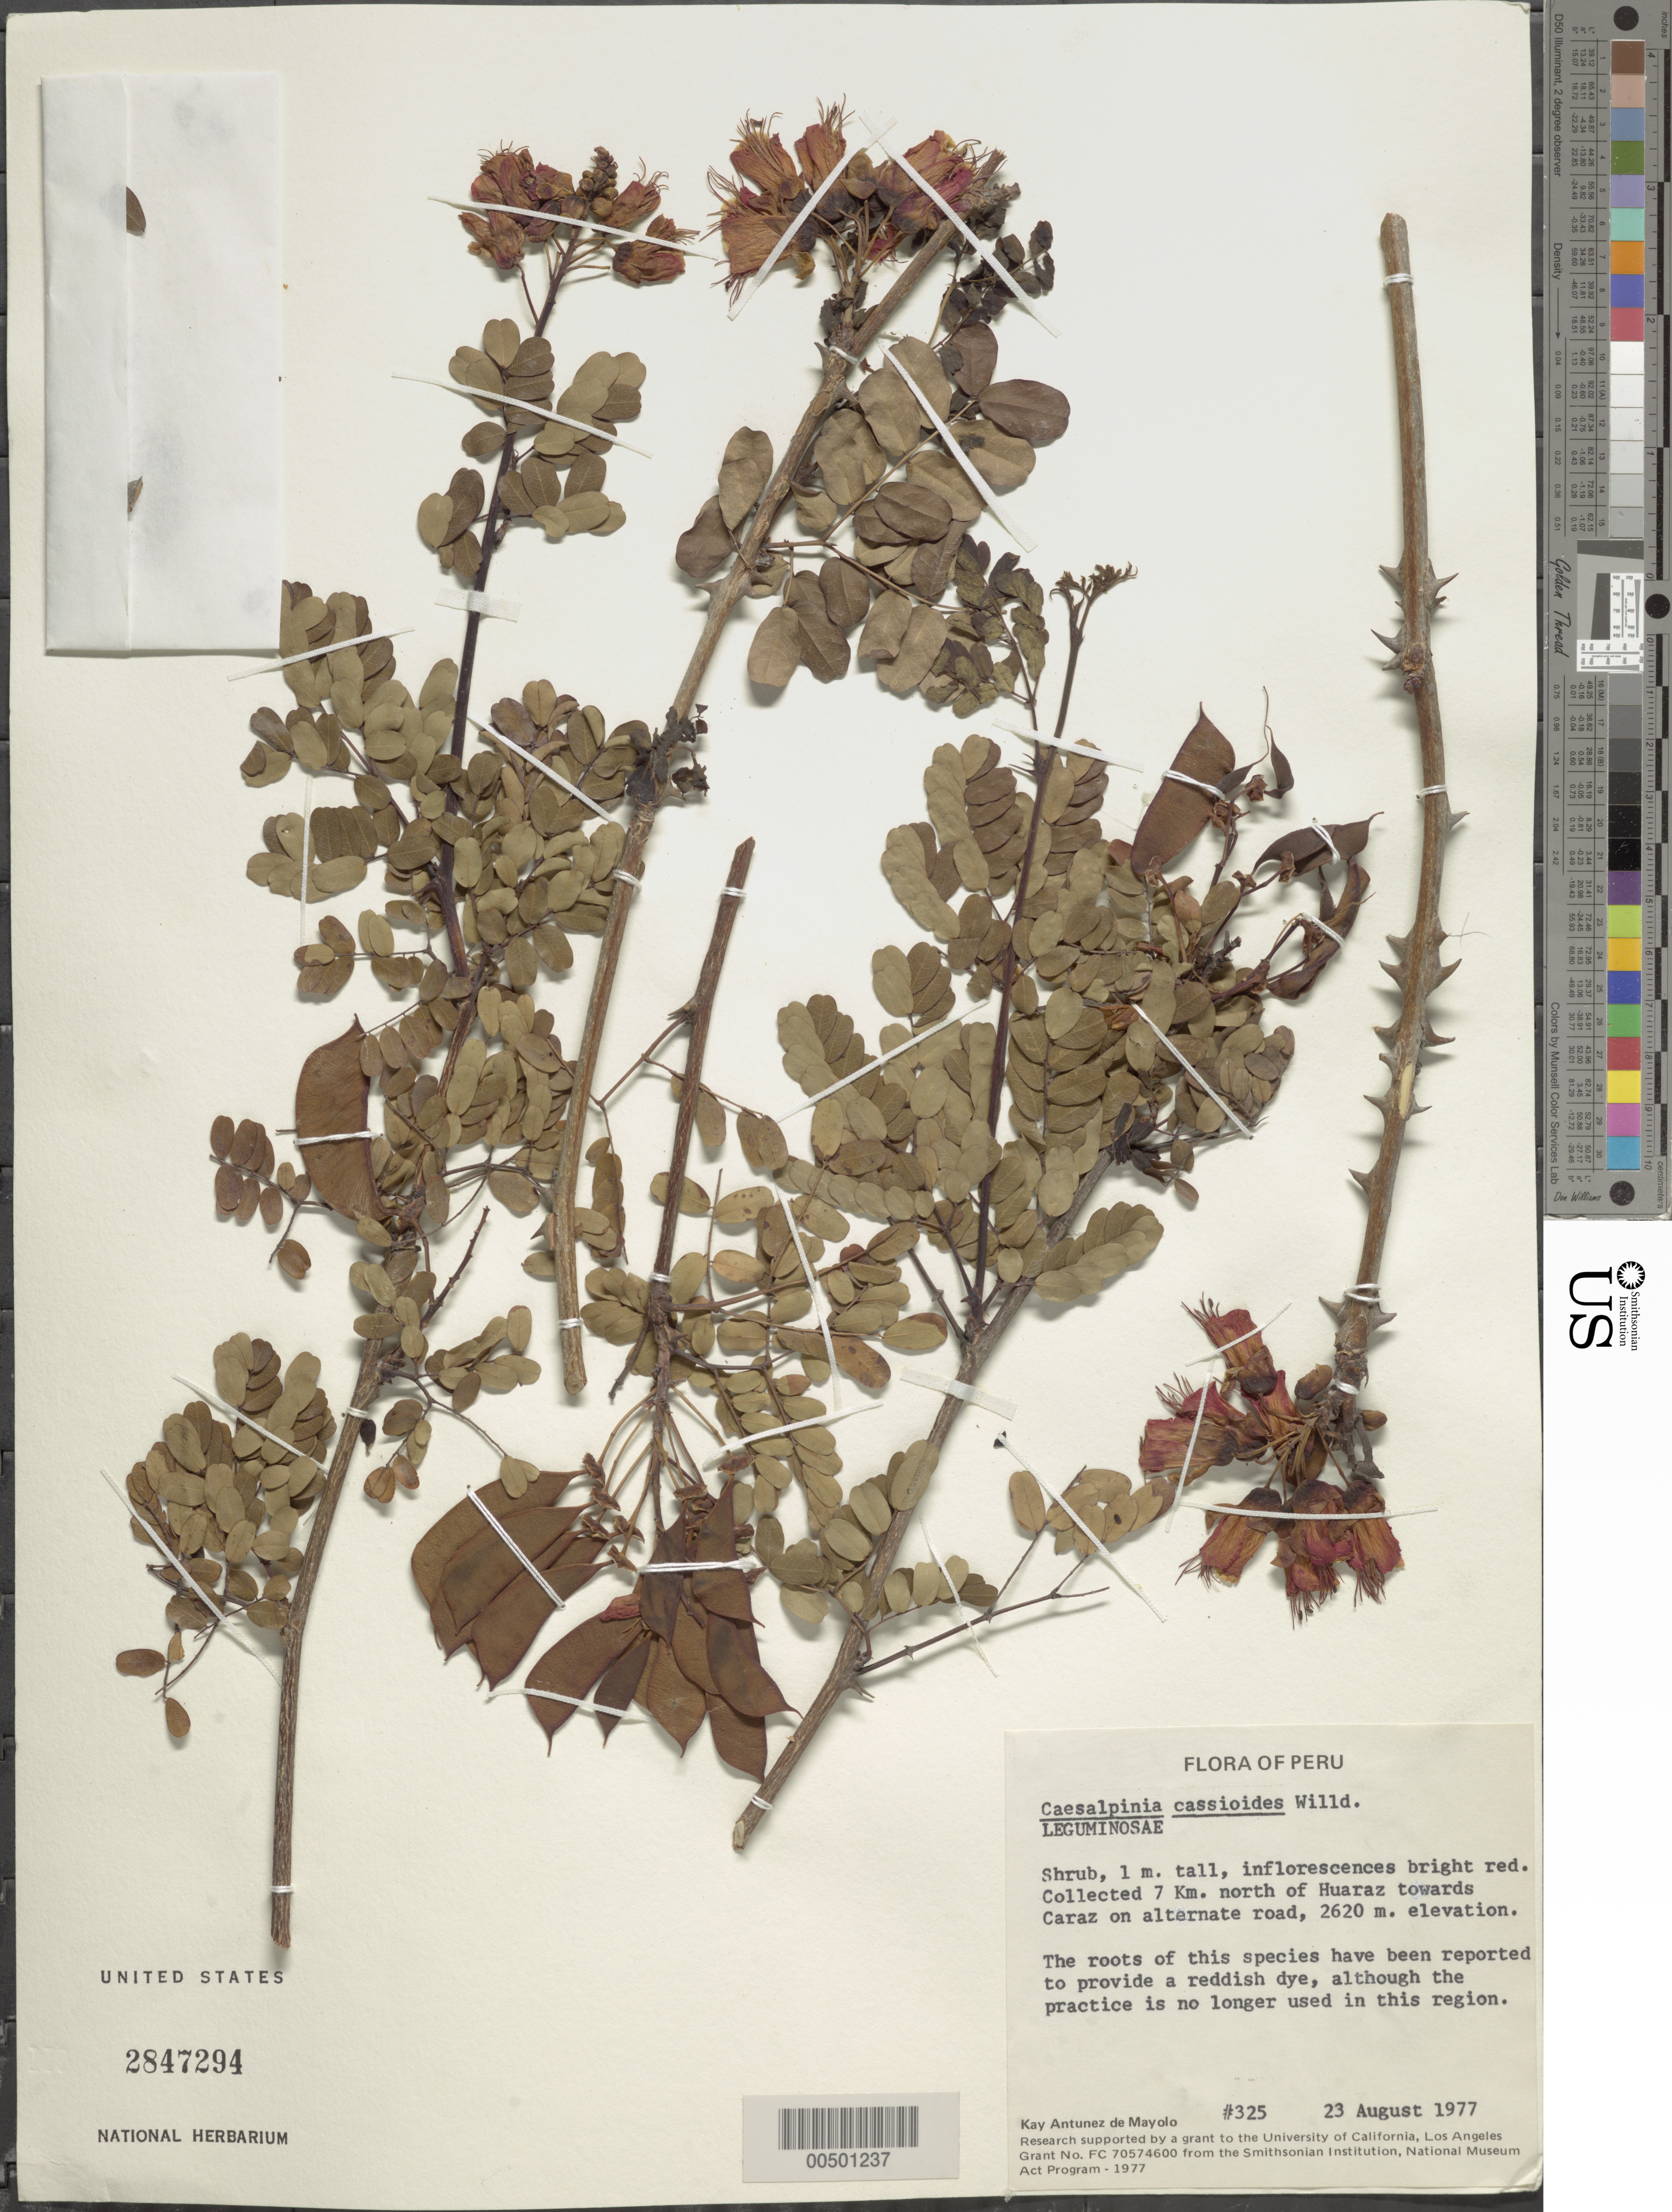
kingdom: Plantae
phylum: Tracheophyta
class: Magnoliopsida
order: Fabales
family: Fabaceae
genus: Caesalpinia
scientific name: Caesalpinia cassioides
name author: Willd.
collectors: K. Antunez de Mayolo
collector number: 325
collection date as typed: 23 Aug 1977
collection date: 1977-08-23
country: Peru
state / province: Ancash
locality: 7 km N of Huaraz towards Caraz on alternate road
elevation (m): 2620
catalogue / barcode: US 2847294